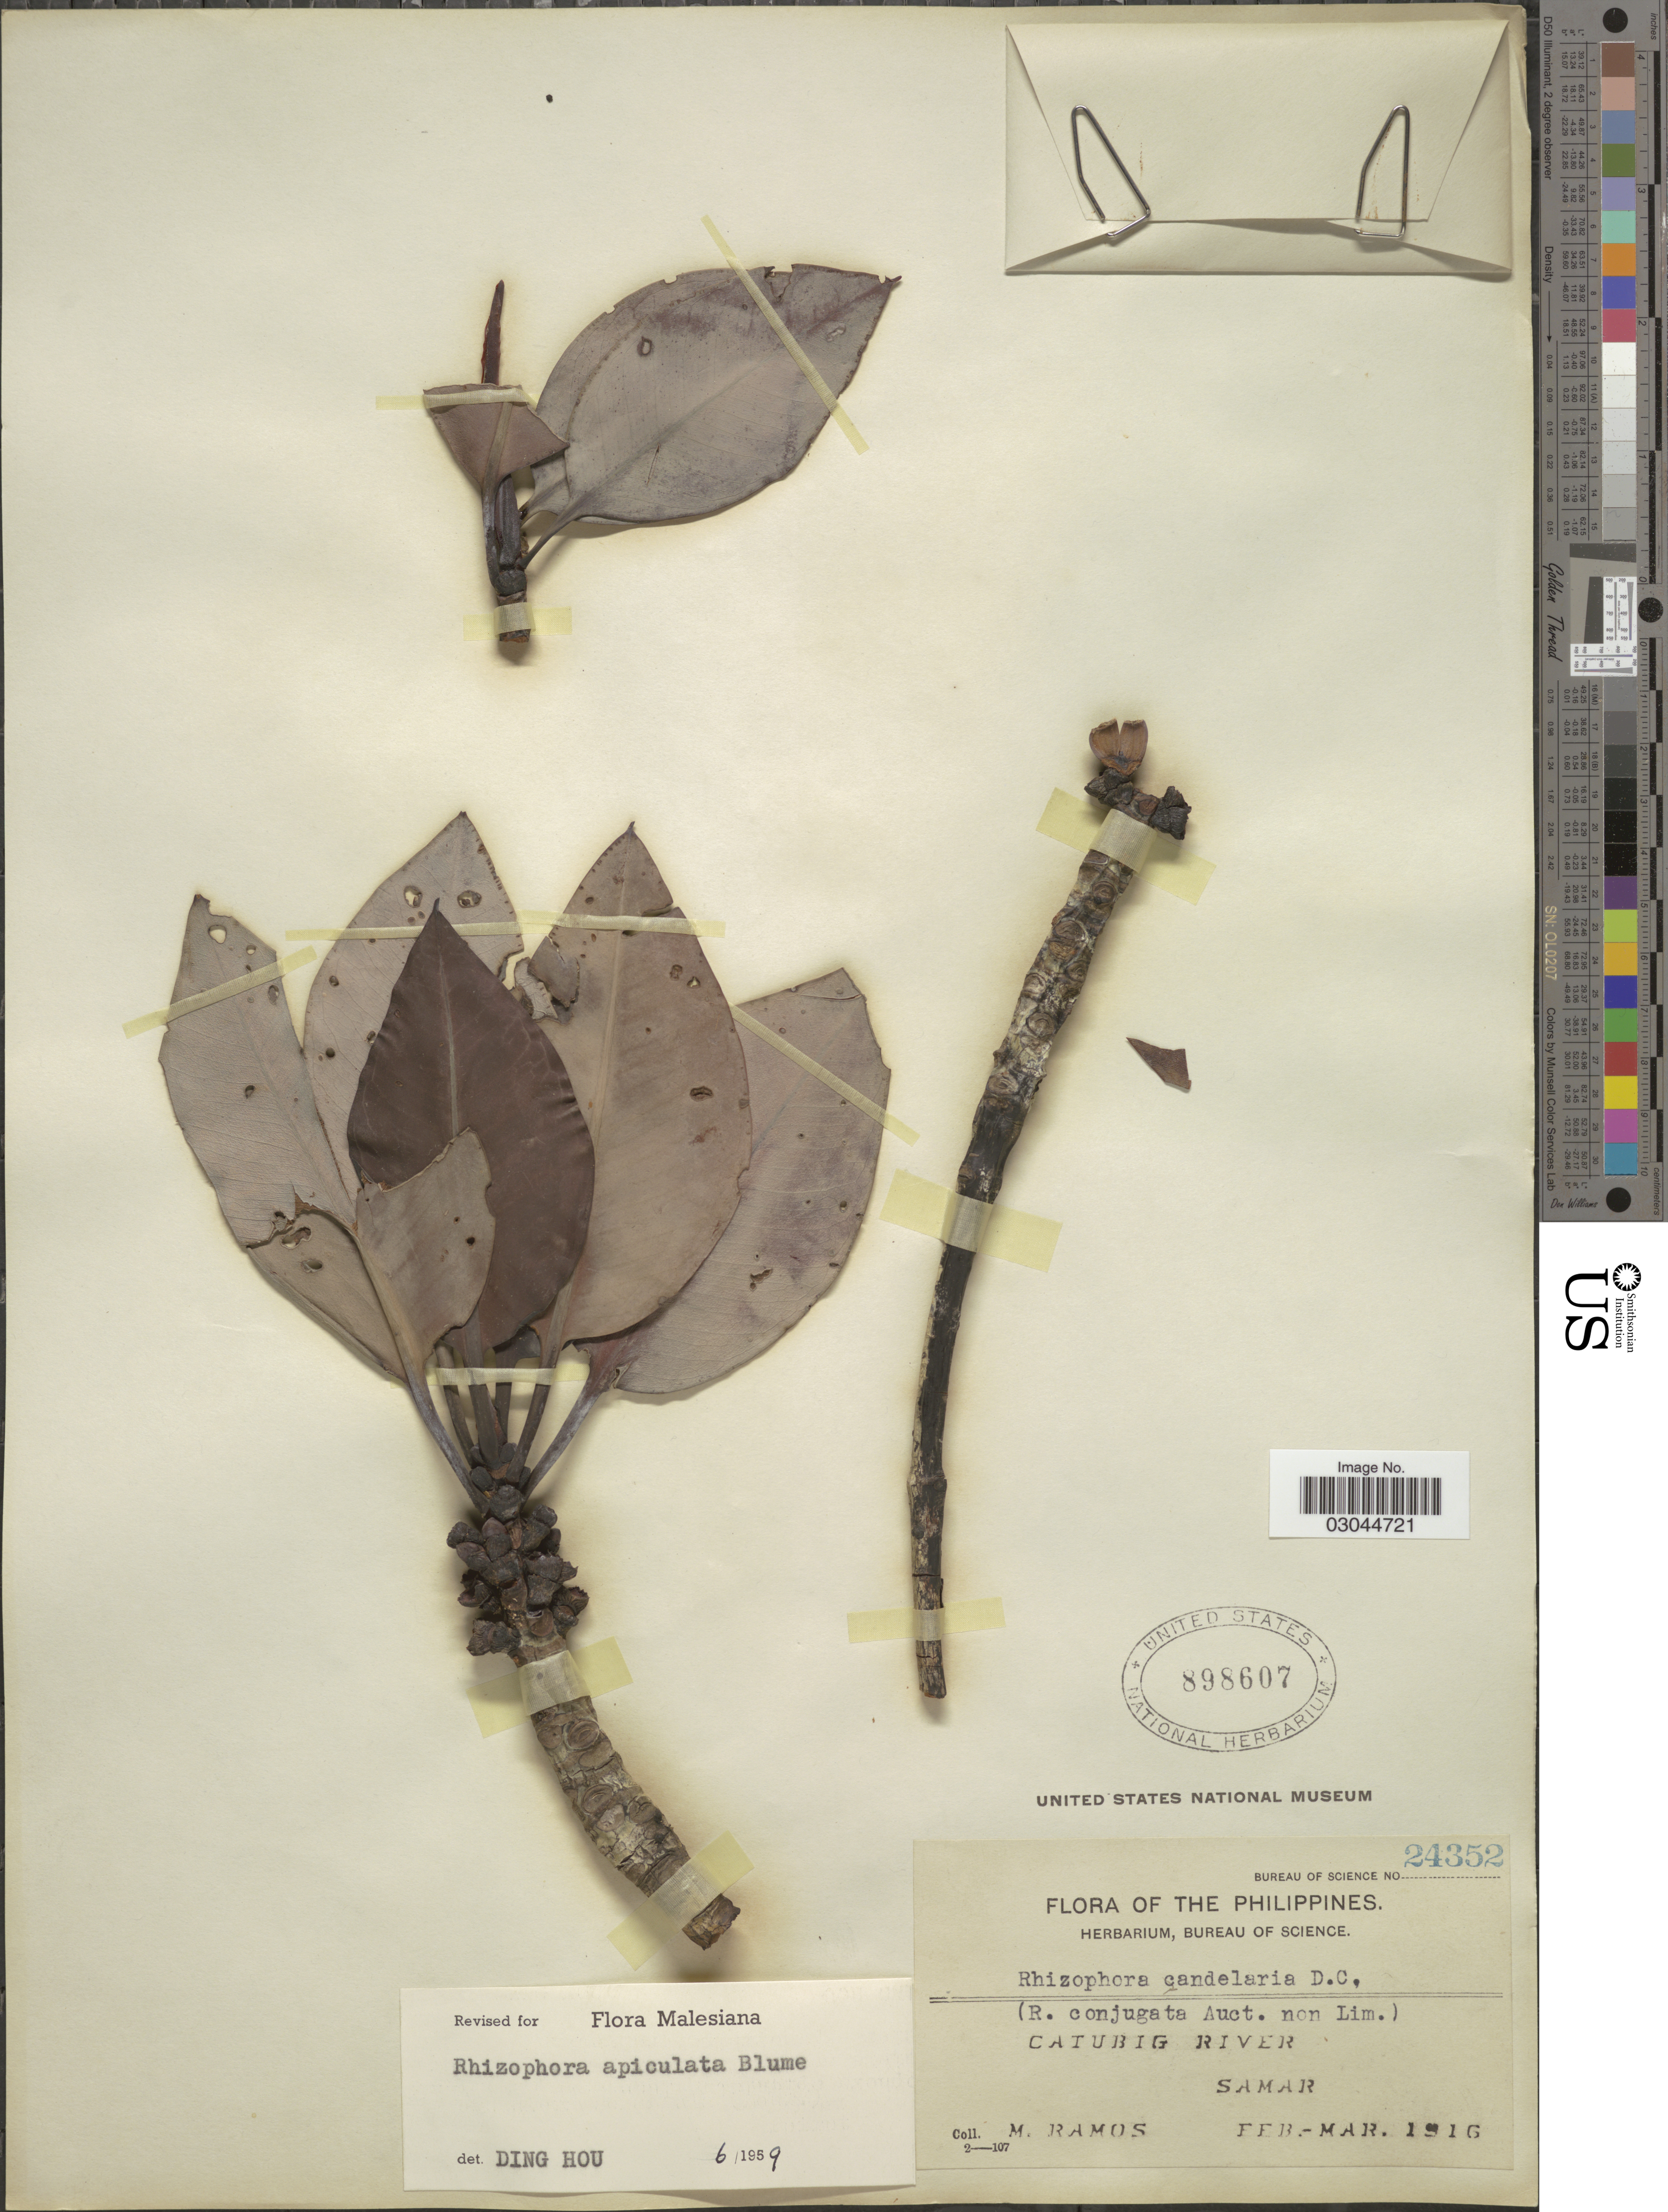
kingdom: Plantae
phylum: Tracheophyta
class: Magnoliopsida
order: Malpighiales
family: Rhizophoraceae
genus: Rhizophora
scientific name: Rhizophora apiculata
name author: Blume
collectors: M. Ramos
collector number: Bureau of Science 24352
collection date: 1916-02/1916-03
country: Philippines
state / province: Eastern Visayas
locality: Catubig River. Samar.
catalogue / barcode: US 898607